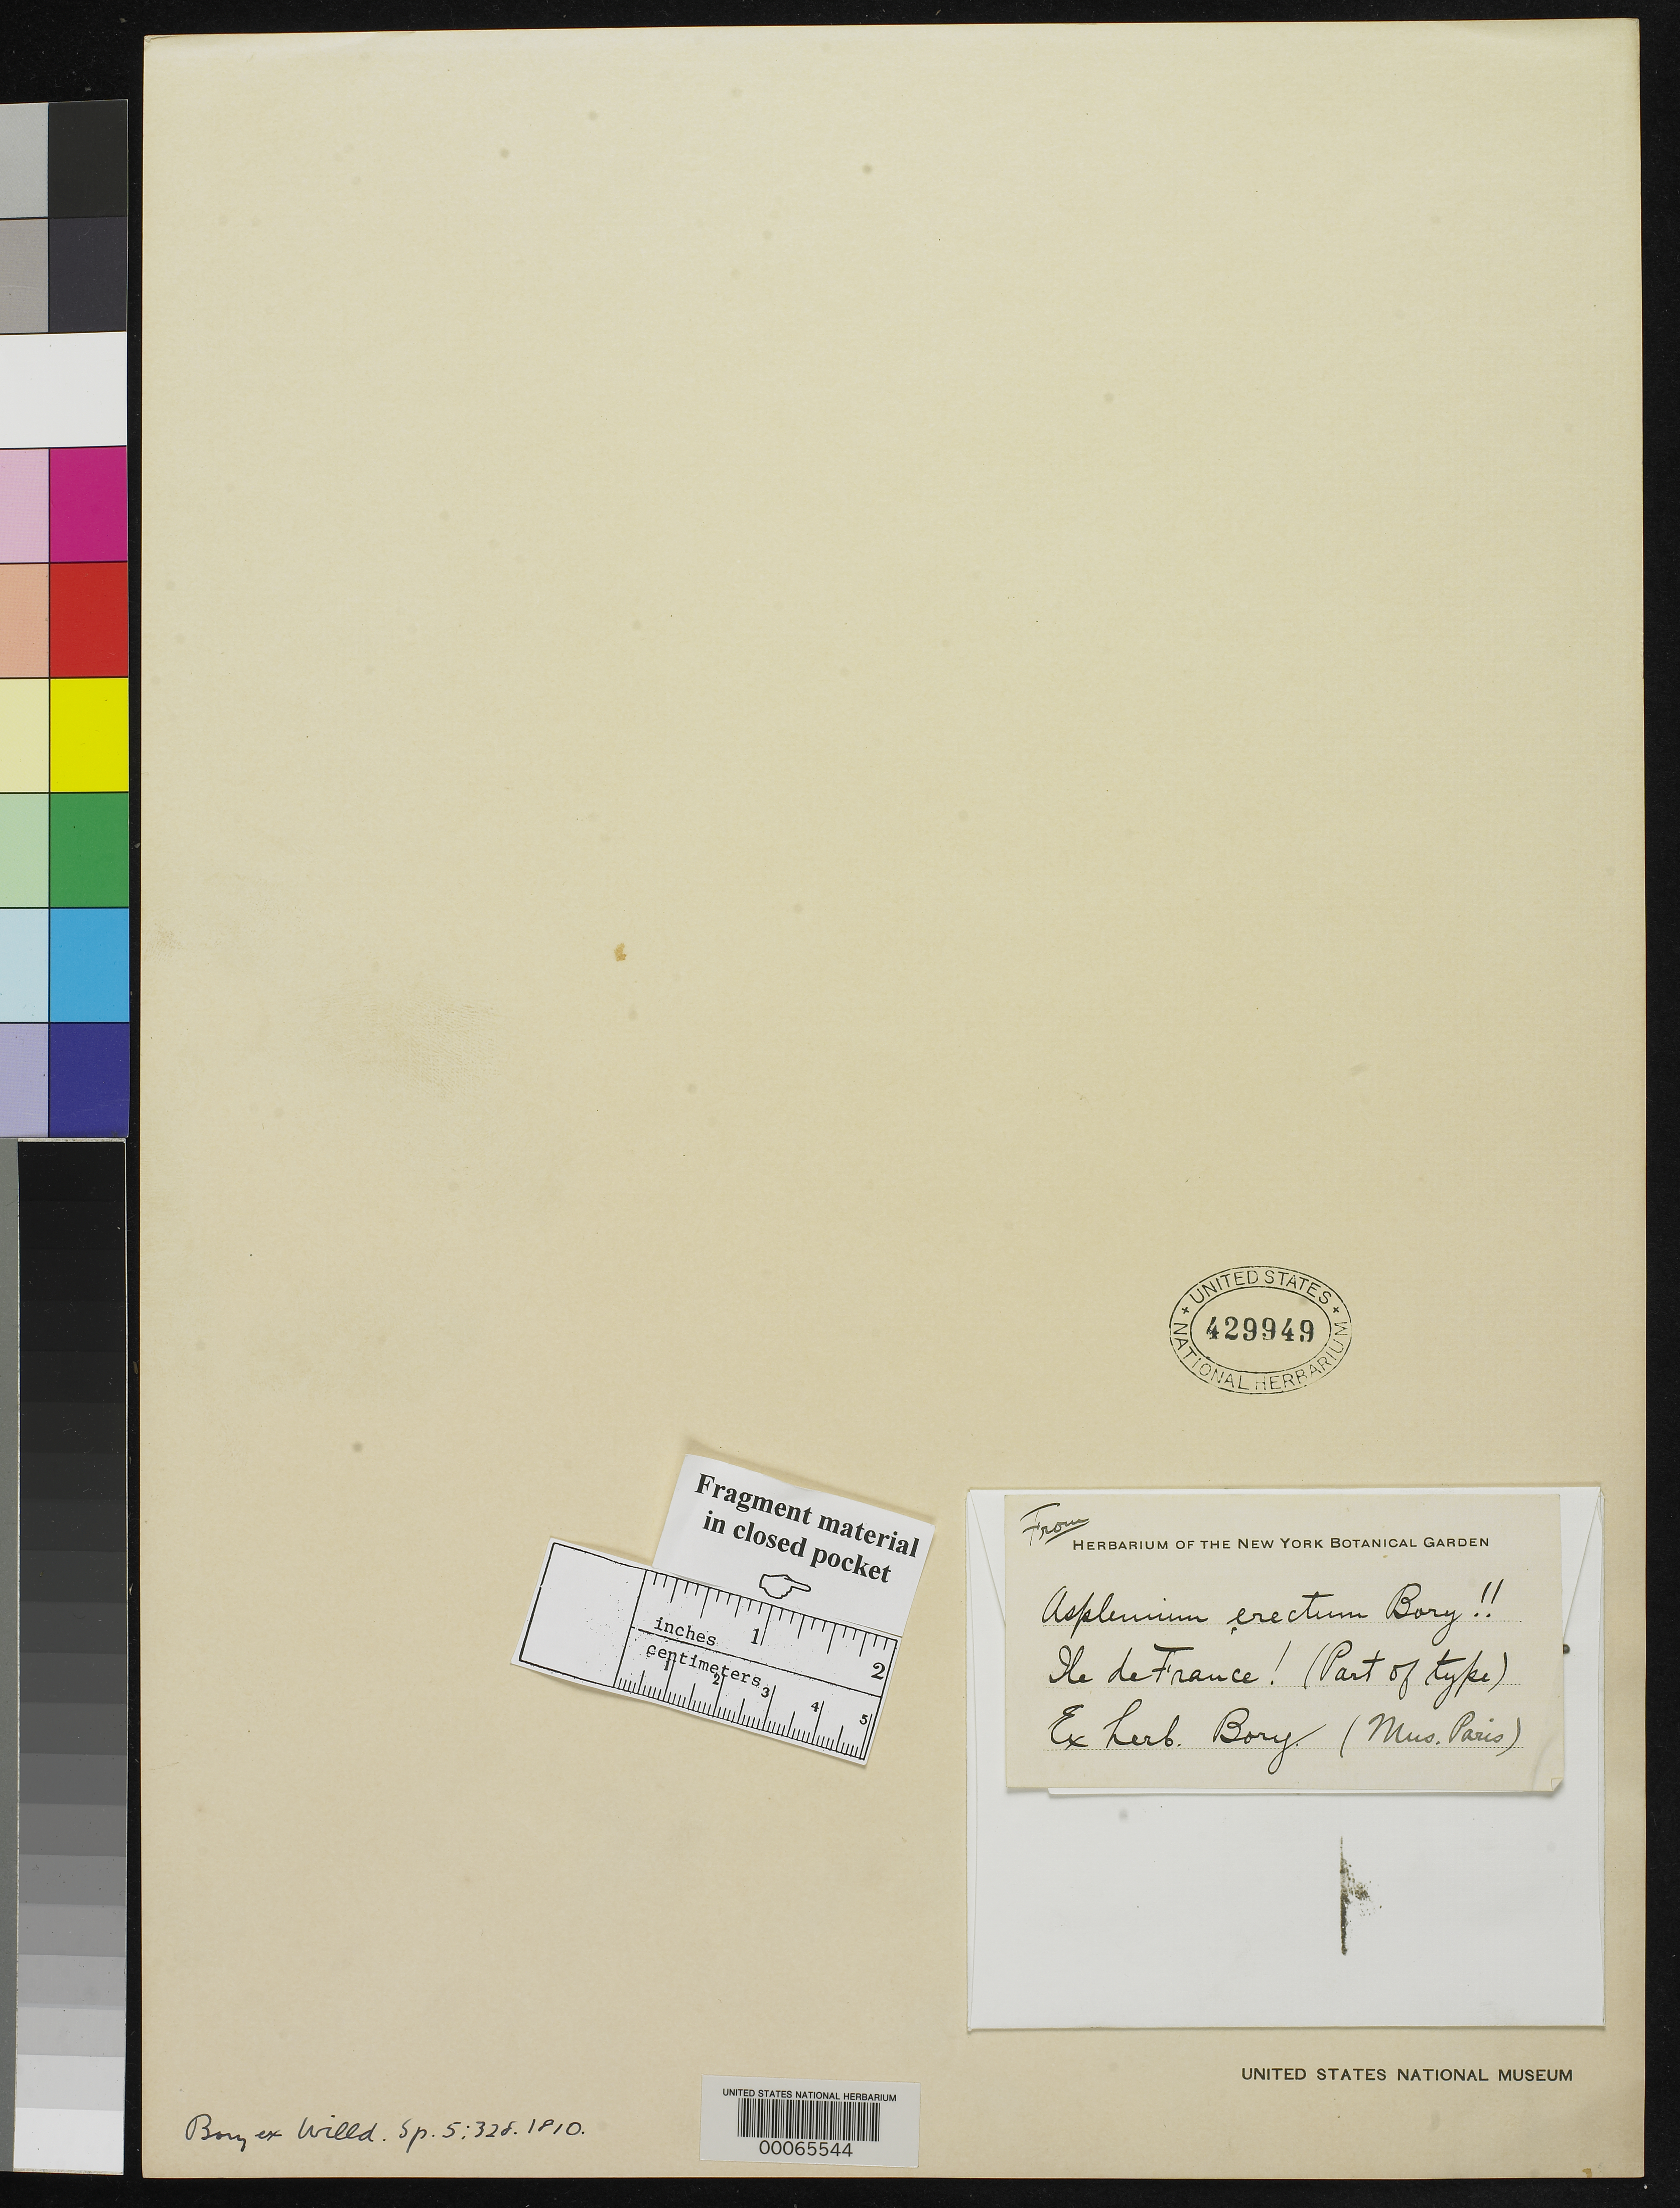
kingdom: Plantae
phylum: Tracheophyta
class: Polypodiopsida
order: Polypodiales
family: Aspleniaceae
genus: Asplenium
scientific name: Asplenium erectum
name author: Bory ex Willd.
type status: Type Fragment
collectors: J. B. G. M. Bory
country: Mauritius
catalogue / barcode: US 429949